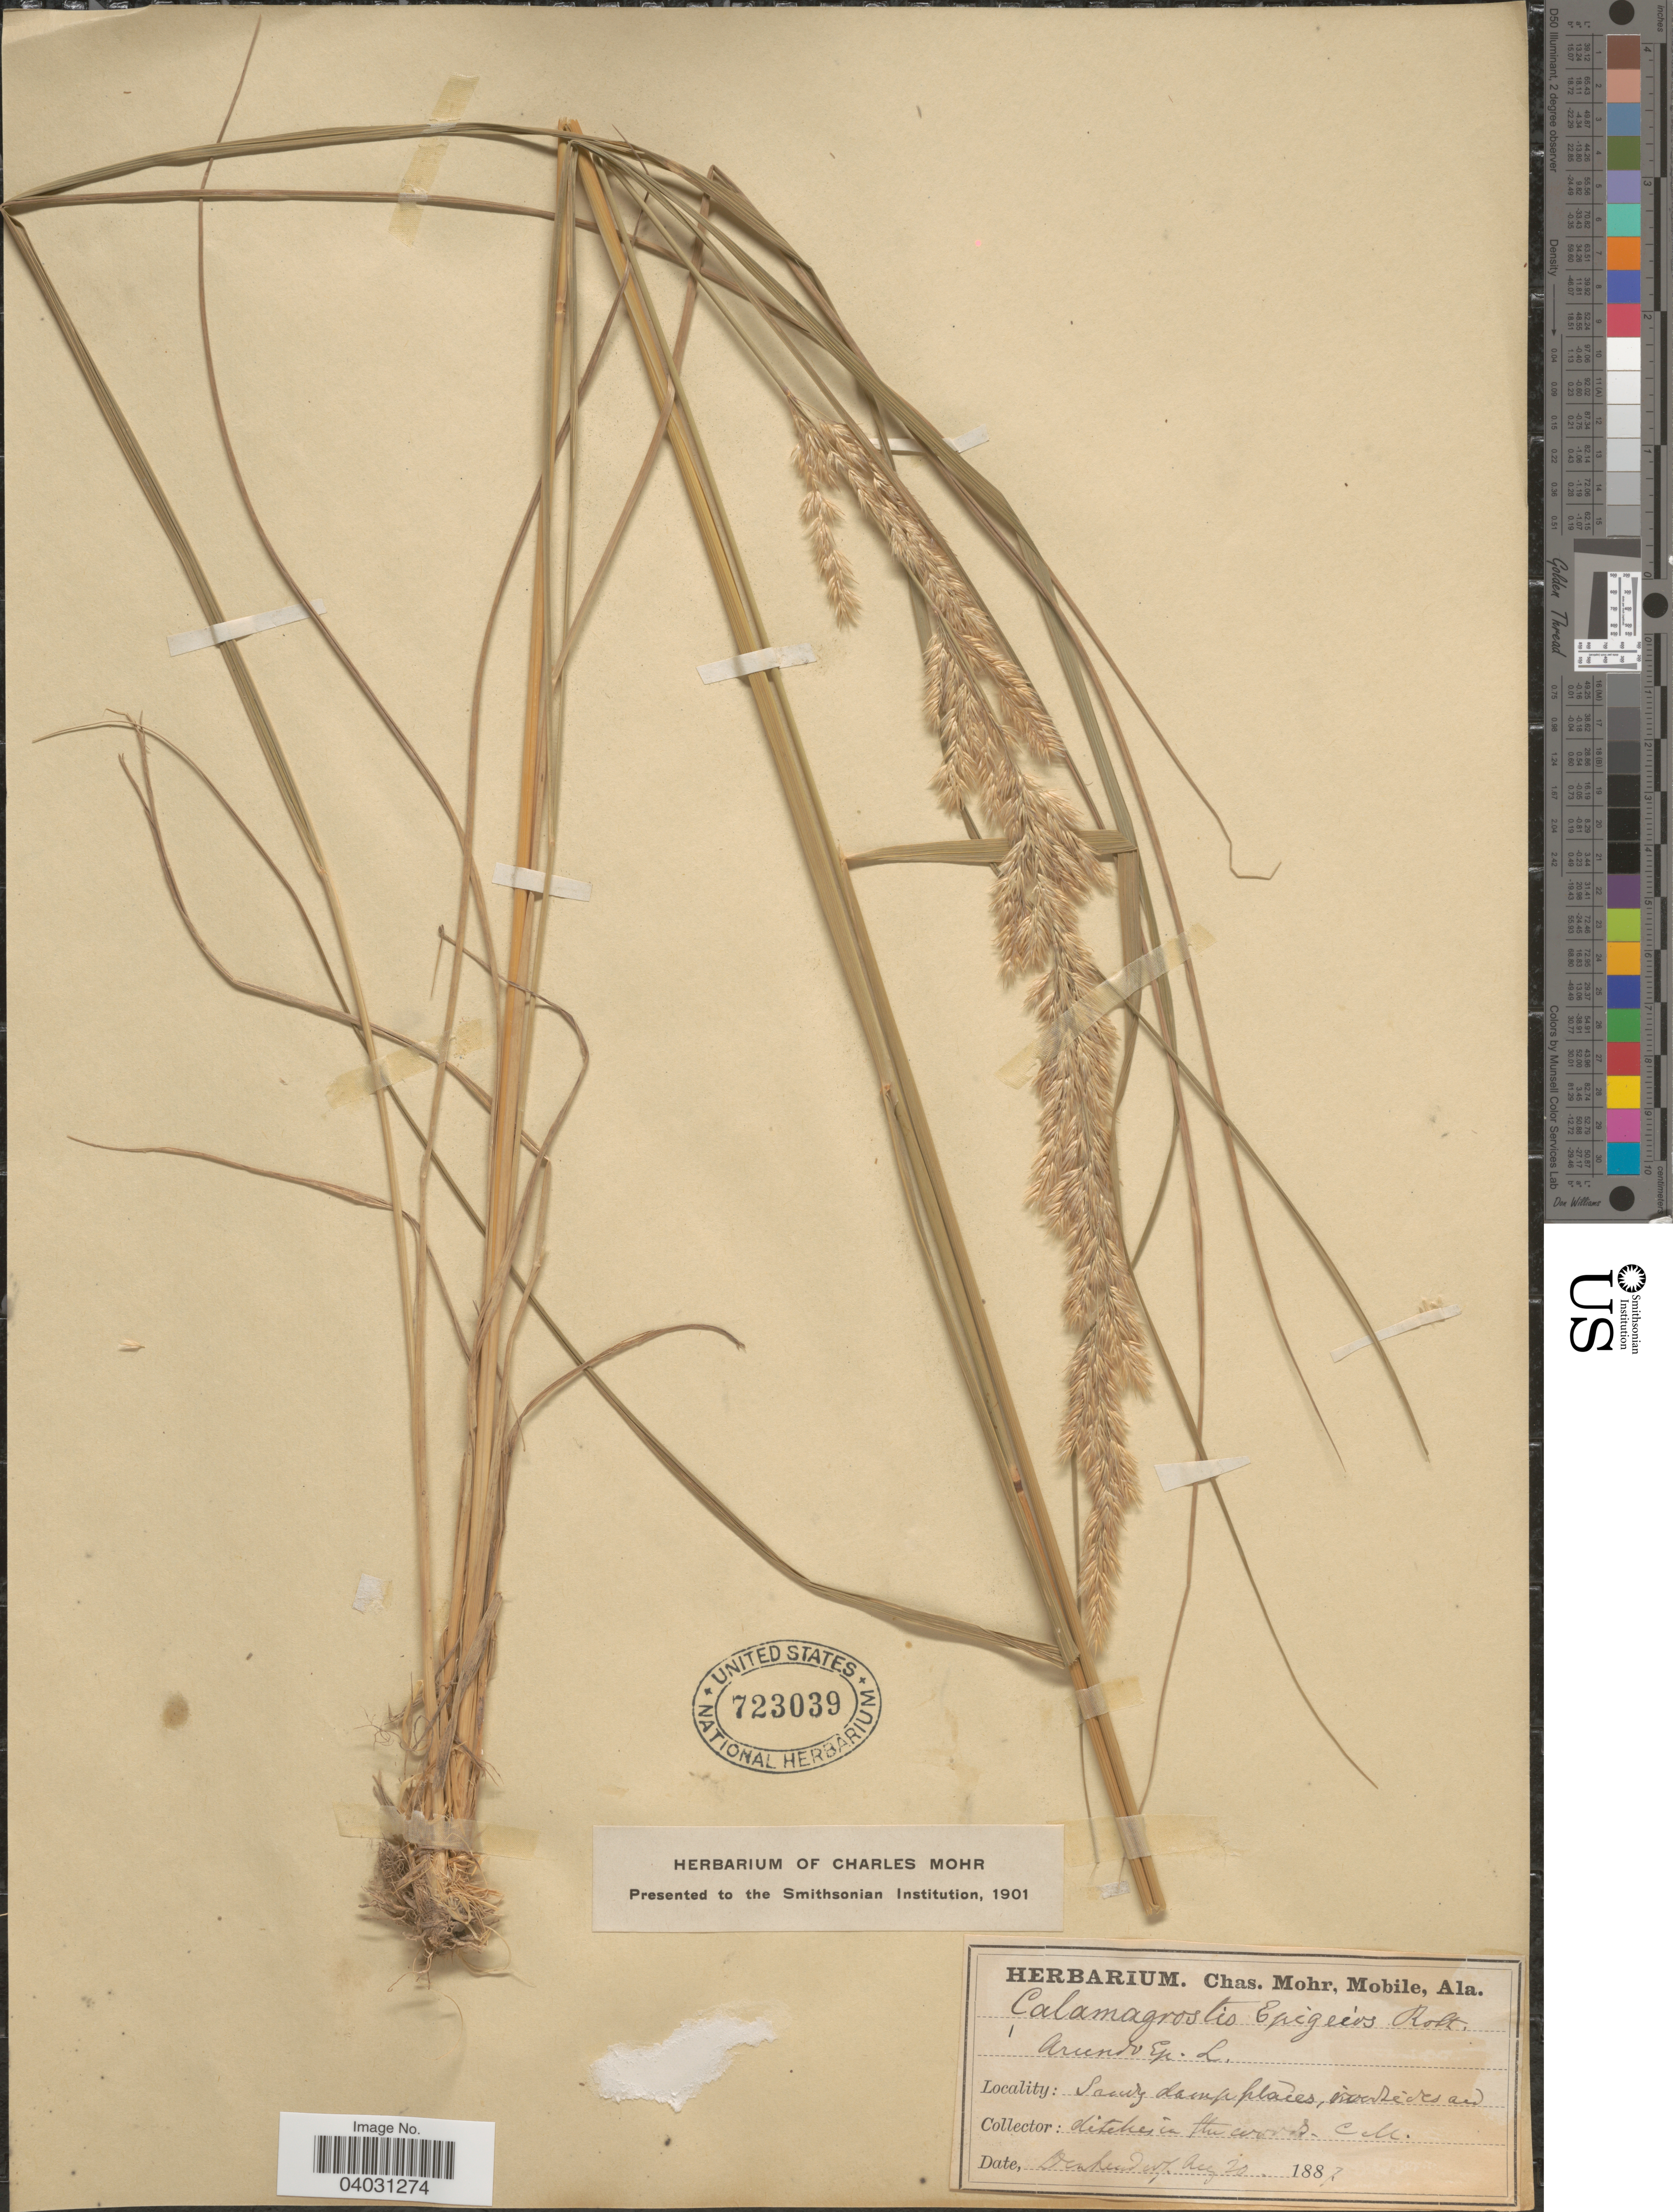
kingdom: Plantae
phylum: Tracheophyta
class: Liliopsida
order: Poales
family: Poaceae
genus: Calamagrostis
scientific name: Calamagrostis epigeios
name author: (L.) Roth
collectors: Mohr, C. T. (herbarium)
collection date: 1887-08-20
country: Germany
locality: Sandy damp places, riversides and ditches in the woods. Denkendorf.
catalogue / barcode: US 723039